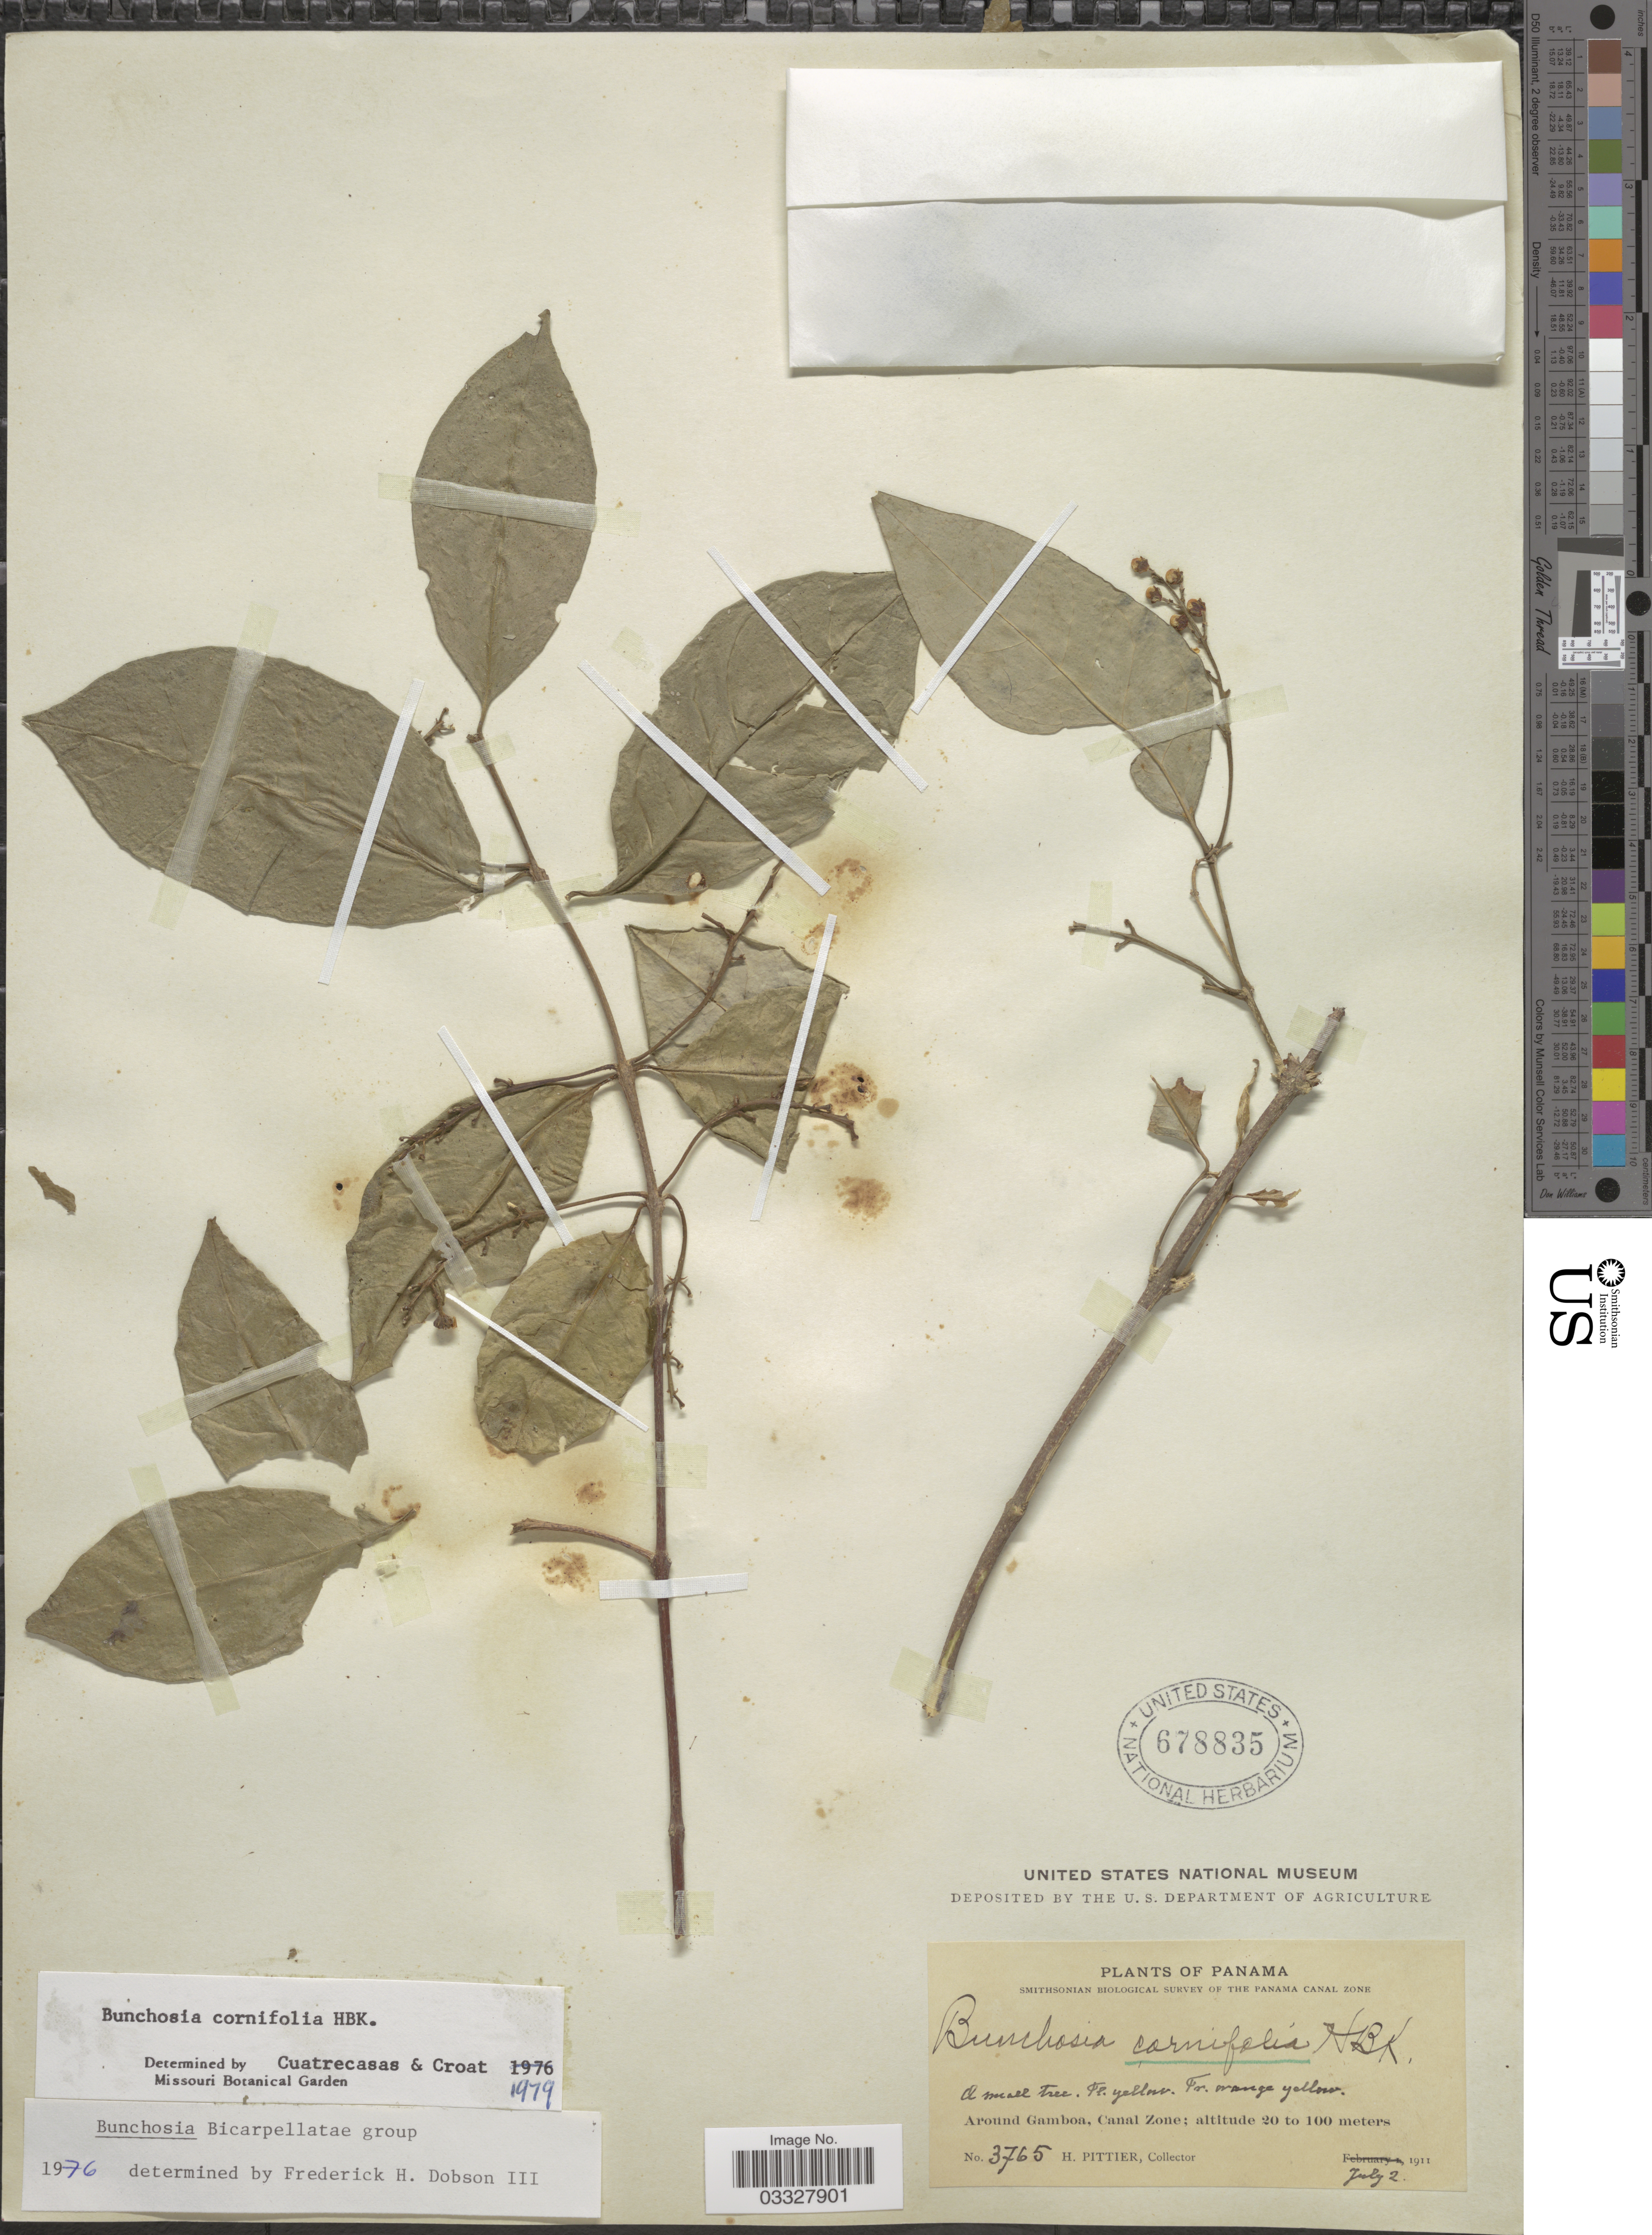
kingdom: Plantae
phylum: Tracheophyta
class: Magnoliopsida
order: Malpighiales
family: Malpighiaceae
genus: Bunchosia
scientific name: Bunchosia cornifolia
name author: Kunth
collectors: H. F. Pittier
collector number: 3765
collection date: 1911-07-02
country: Panama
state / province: Colón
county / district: Canal Zone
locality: Around Gamboa, Canal Zone.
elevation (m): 20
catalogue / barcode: US 678835